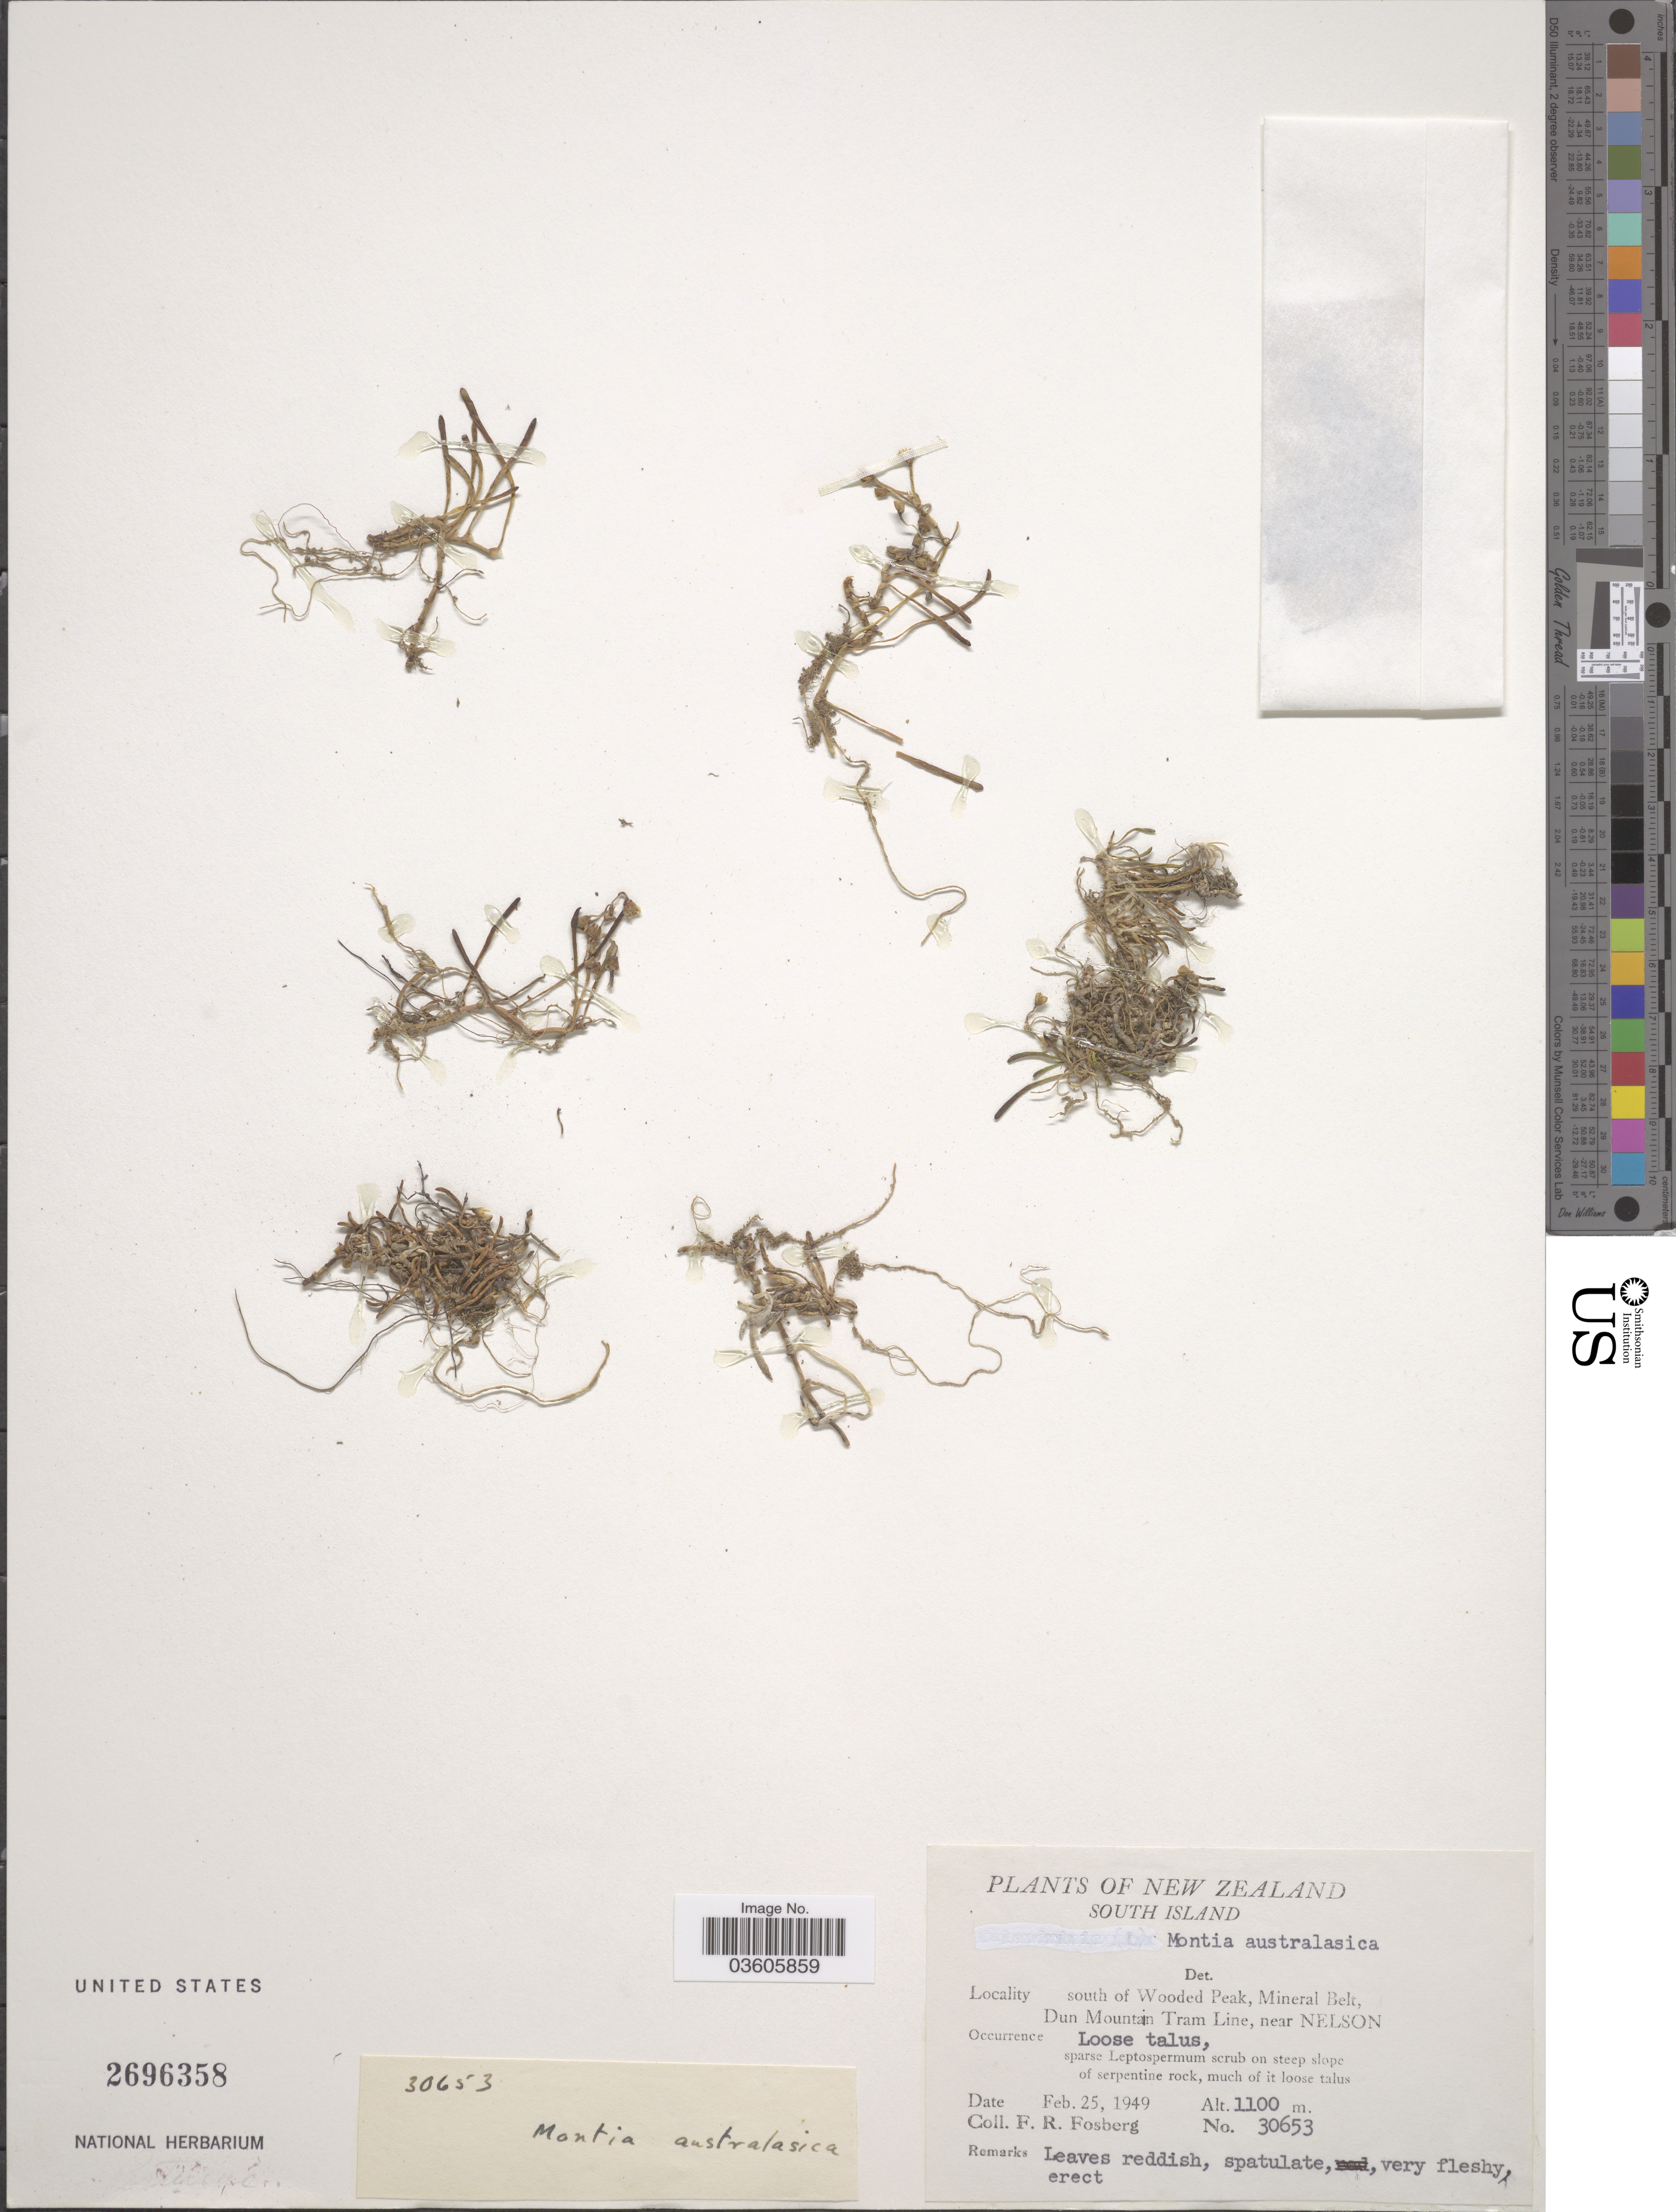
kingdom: Plantae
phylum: Tracheophyta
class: Magnoliopsida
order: Caryophyllales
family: Montiaceae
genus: Montia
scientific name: Montia australasica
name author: (Hook. f.) Pax & K. Hoffm.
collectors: F. R. Fosberg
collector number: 30653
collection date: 1949-02-25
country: New Zealand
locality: South Island. South of Wooded Peak, Mineral Belt, Dun Mountain Tram Line, near Nelson.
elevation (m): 1100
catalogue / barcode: US 2696358